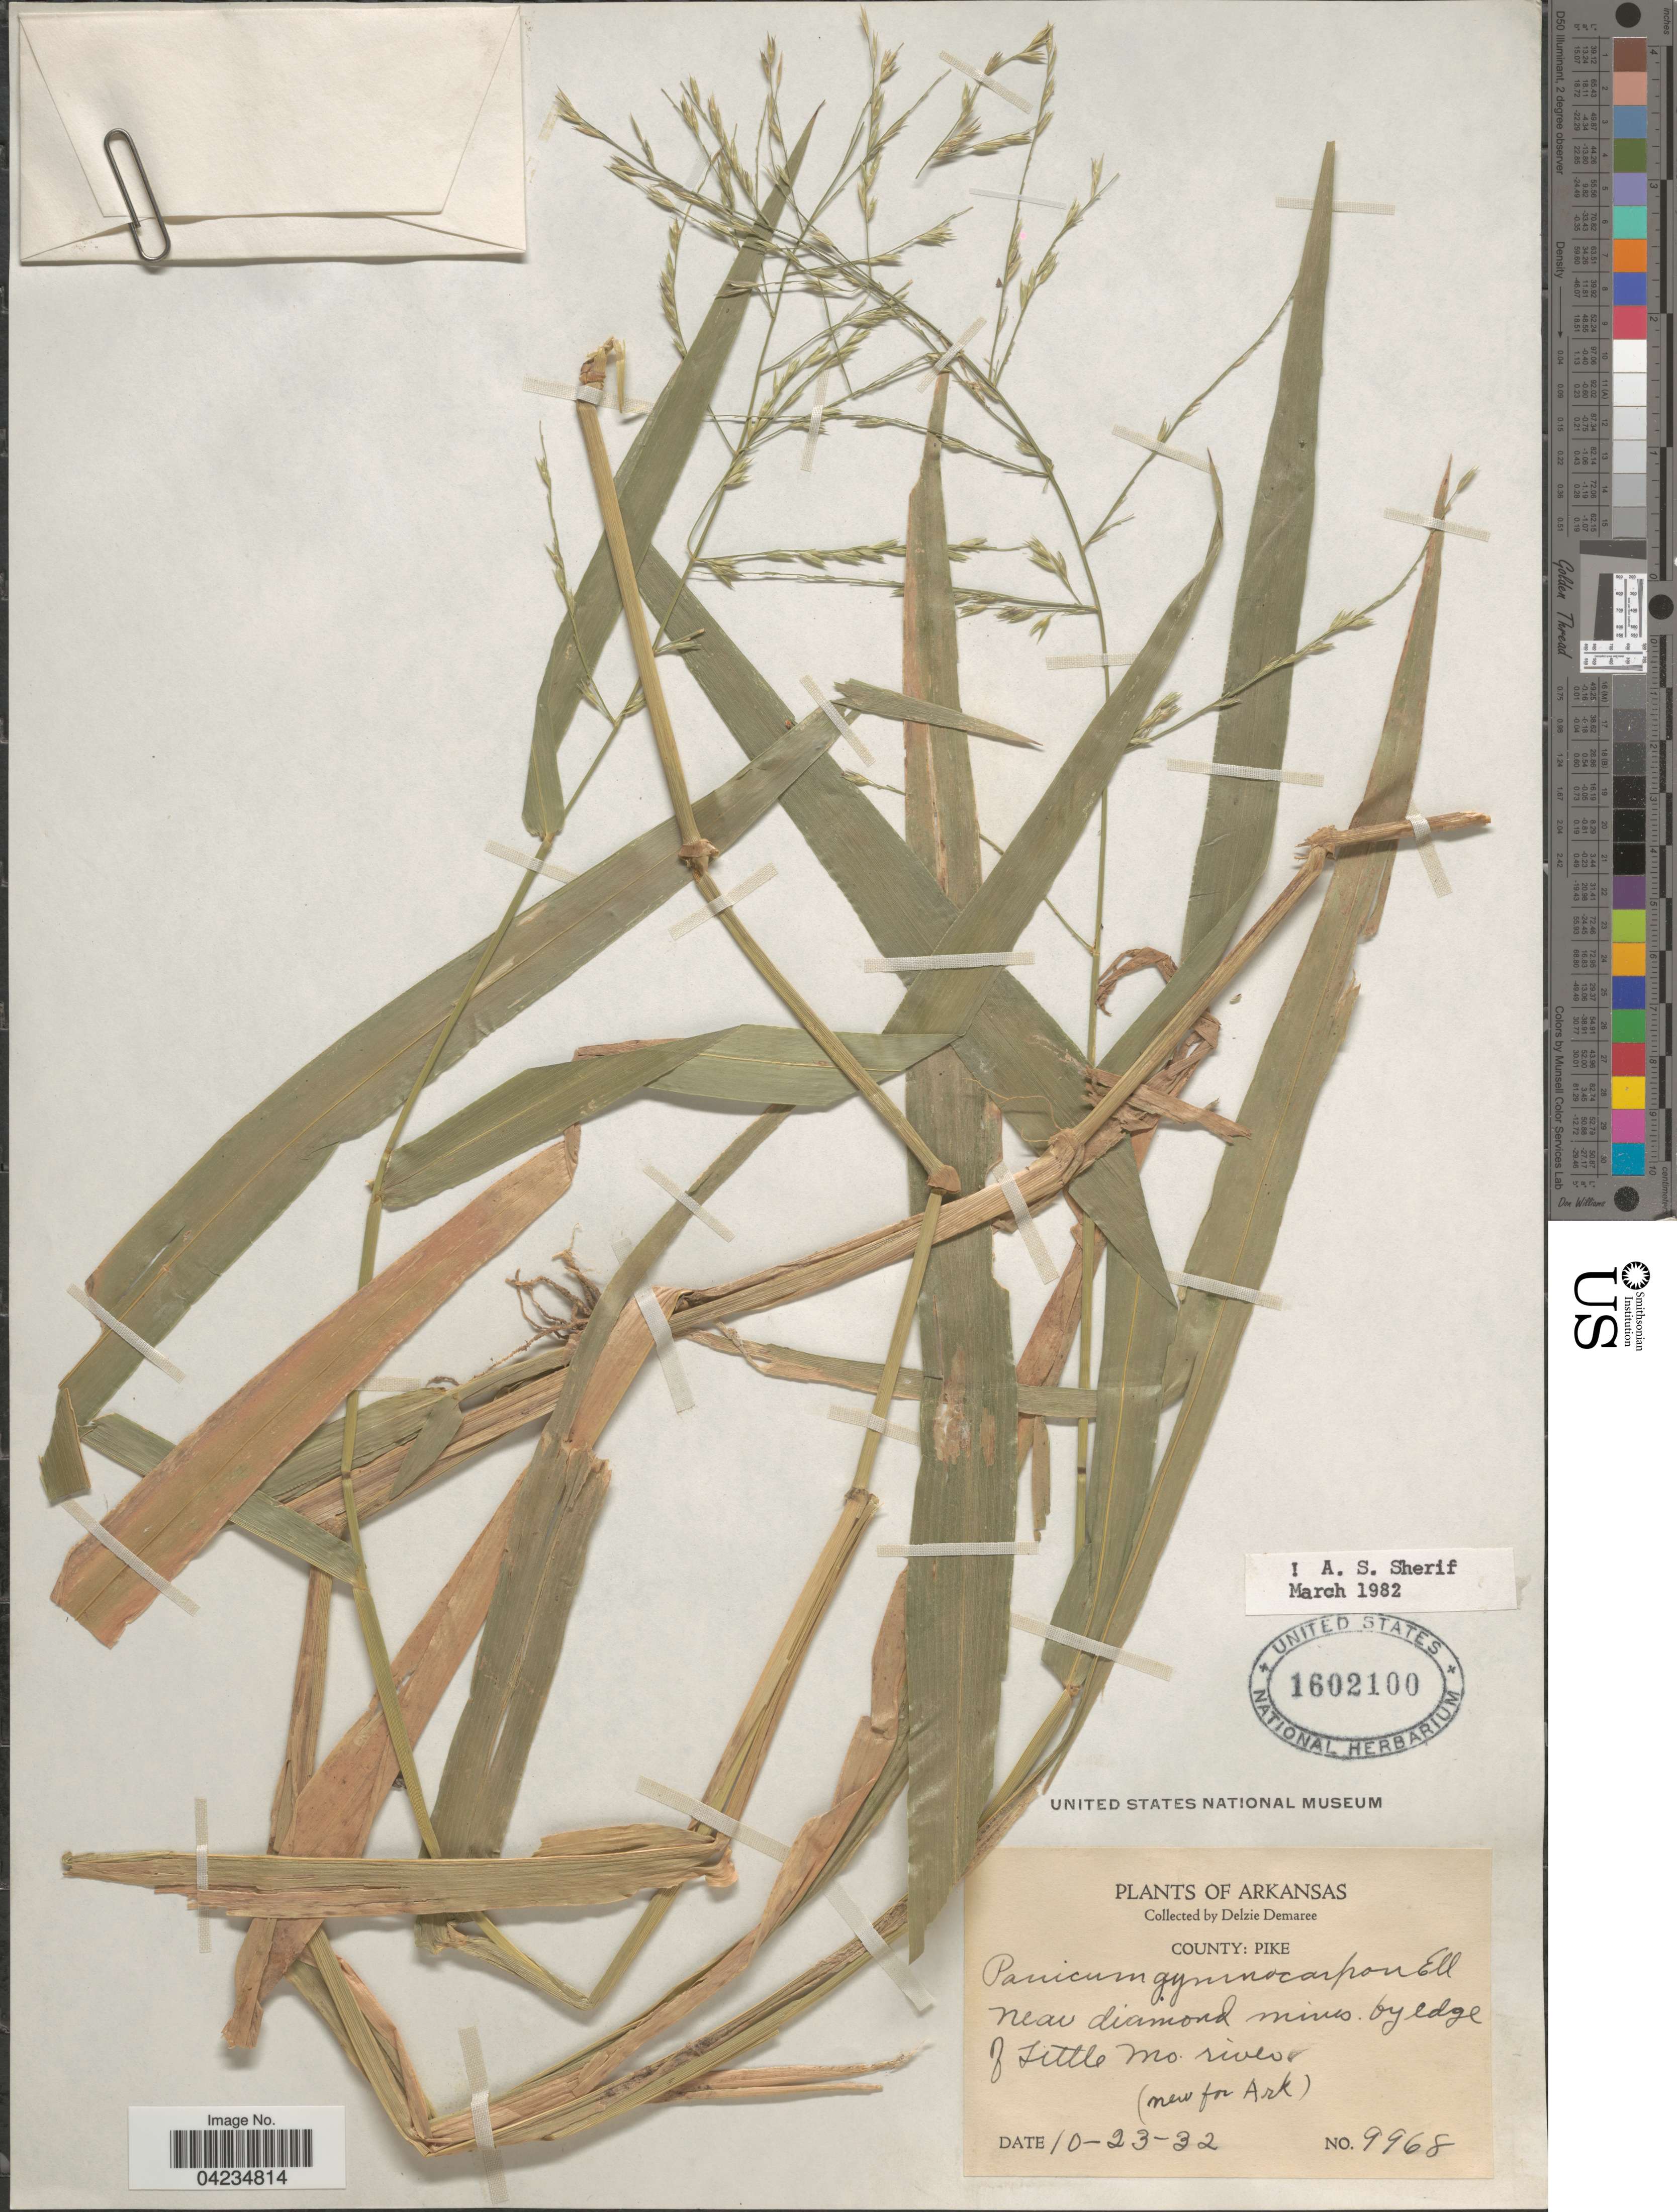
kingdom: Plantae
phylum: Tracheophyta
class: Liliopsida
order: Poales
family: Poaceae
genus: Phanopyrum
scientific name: Phanopyrum gymnocarpon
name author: (Elliott) Nash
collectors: D. Demaree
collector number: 9968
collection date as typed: Transcribed d/m/y: 23/10/32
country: United States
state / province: Arkansas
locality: County: Pike. Near diamond mines by edge of Little Mo river (new for Ark).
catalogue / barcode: US 1602100